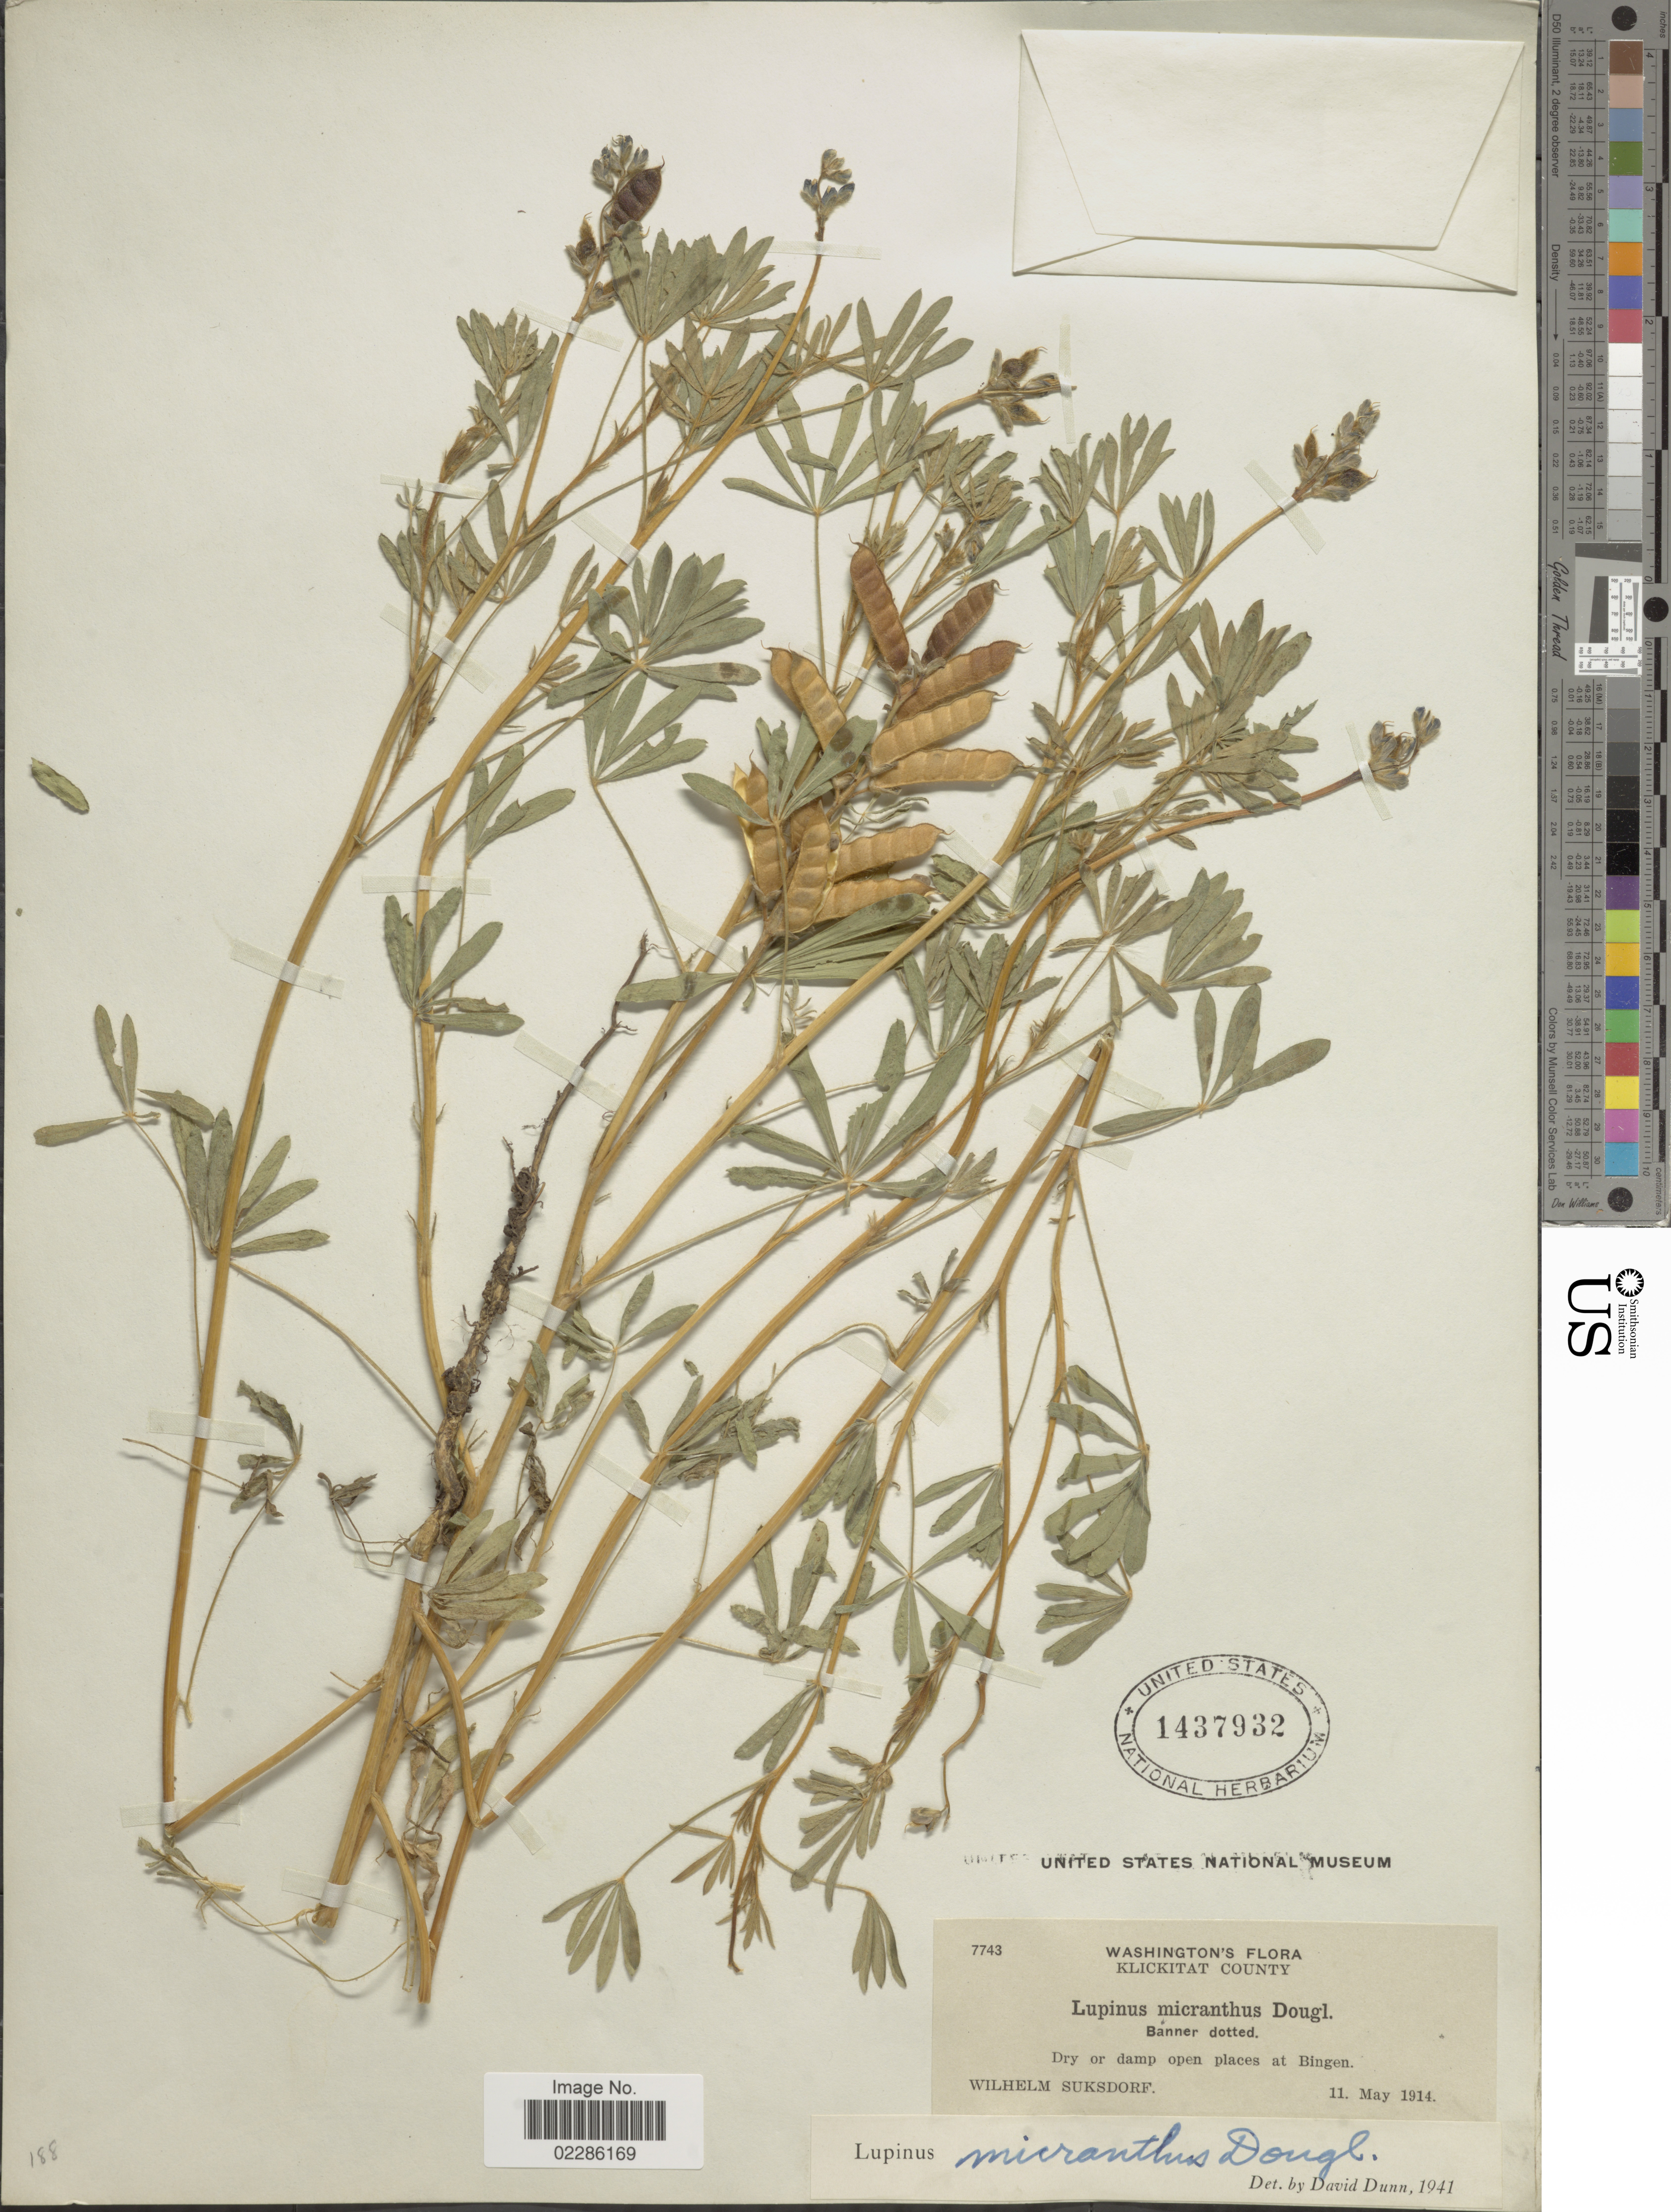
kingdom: Plantae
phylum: Tracheophyta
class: Magnoliopsida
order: Fabales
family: Fabaceae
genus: Lupinus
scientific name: Lupinus micranthus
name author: Douglas ex Lindl.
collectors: W. N. Suksdorf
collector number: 7743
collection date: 1914-05-11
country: United States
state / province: Washington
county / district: Klickitat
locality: Klickitat County, Banner dotless, Dry or damp open places at Bingen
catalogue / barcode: US 1437932